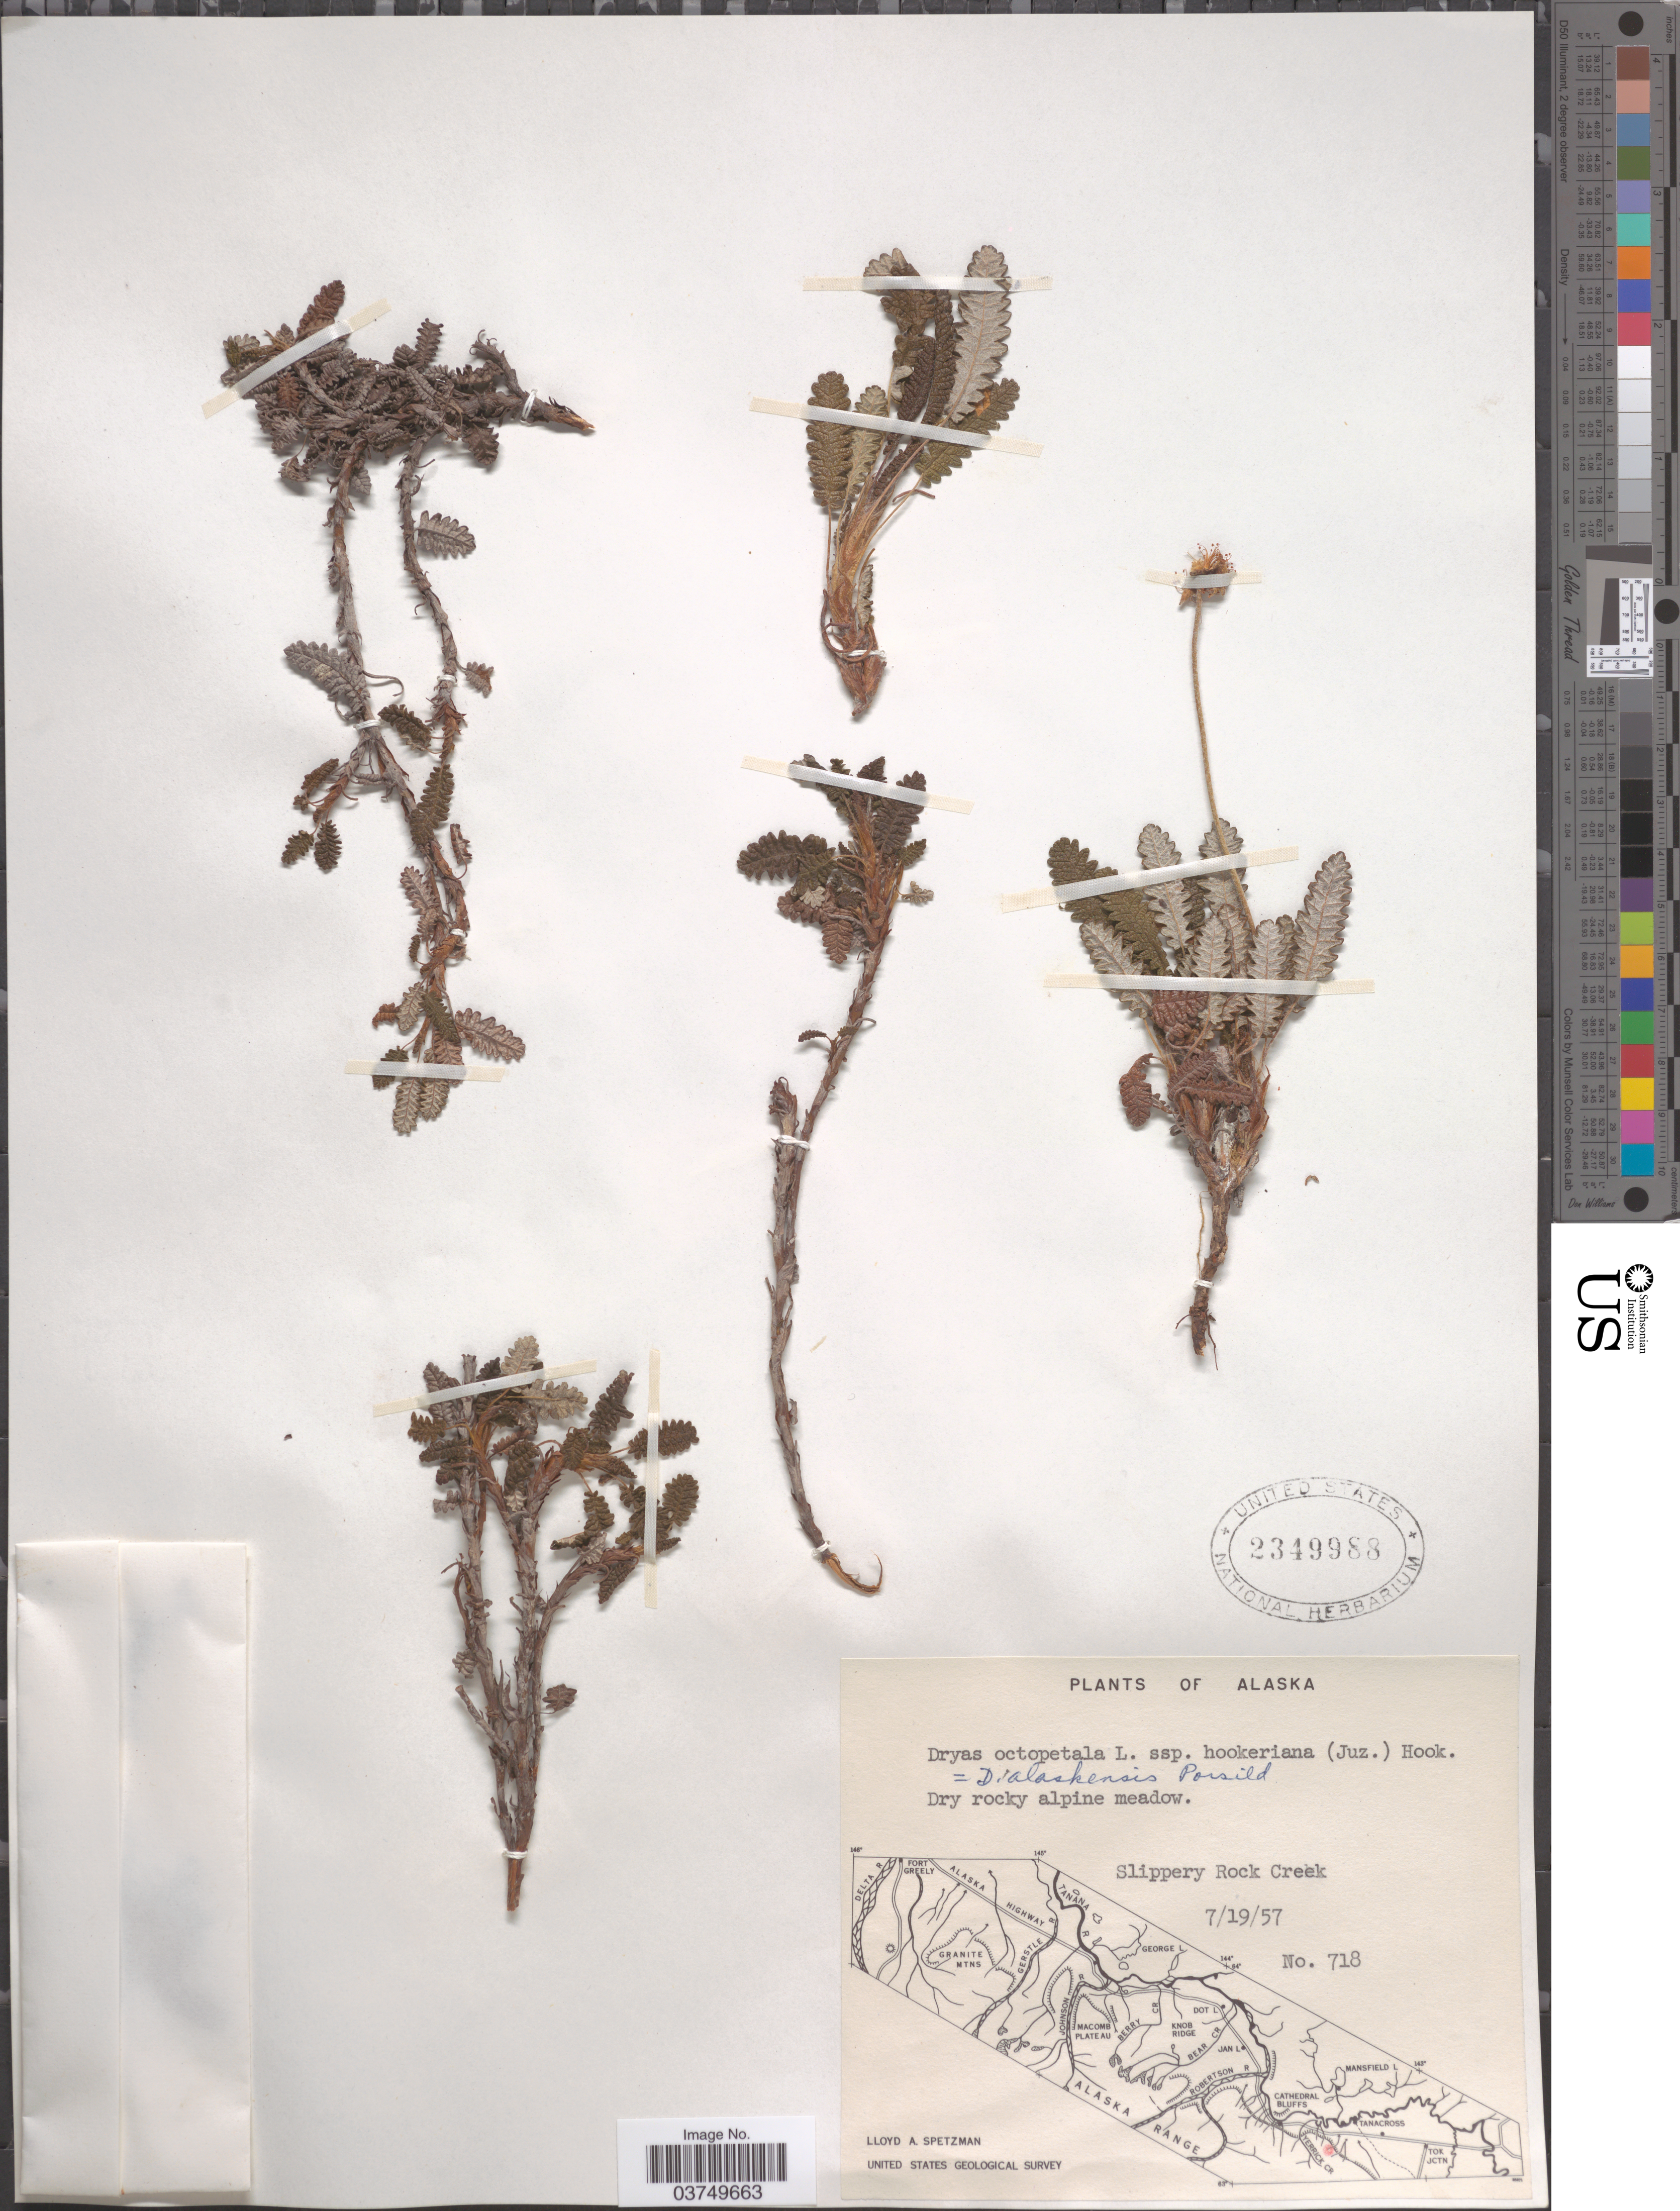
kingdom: Plantae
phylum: Tracheophyta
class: Magnoliopsida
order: Rosales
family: Rosaceae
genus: Dryas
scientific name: Dryas octopetala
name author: L.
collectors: L. Spetzman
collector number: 718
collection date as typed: Transcribed d/m/y: 19/7/57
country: United States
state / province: Alaska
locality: Slippery Rock Creek.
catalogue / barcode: US 2349988